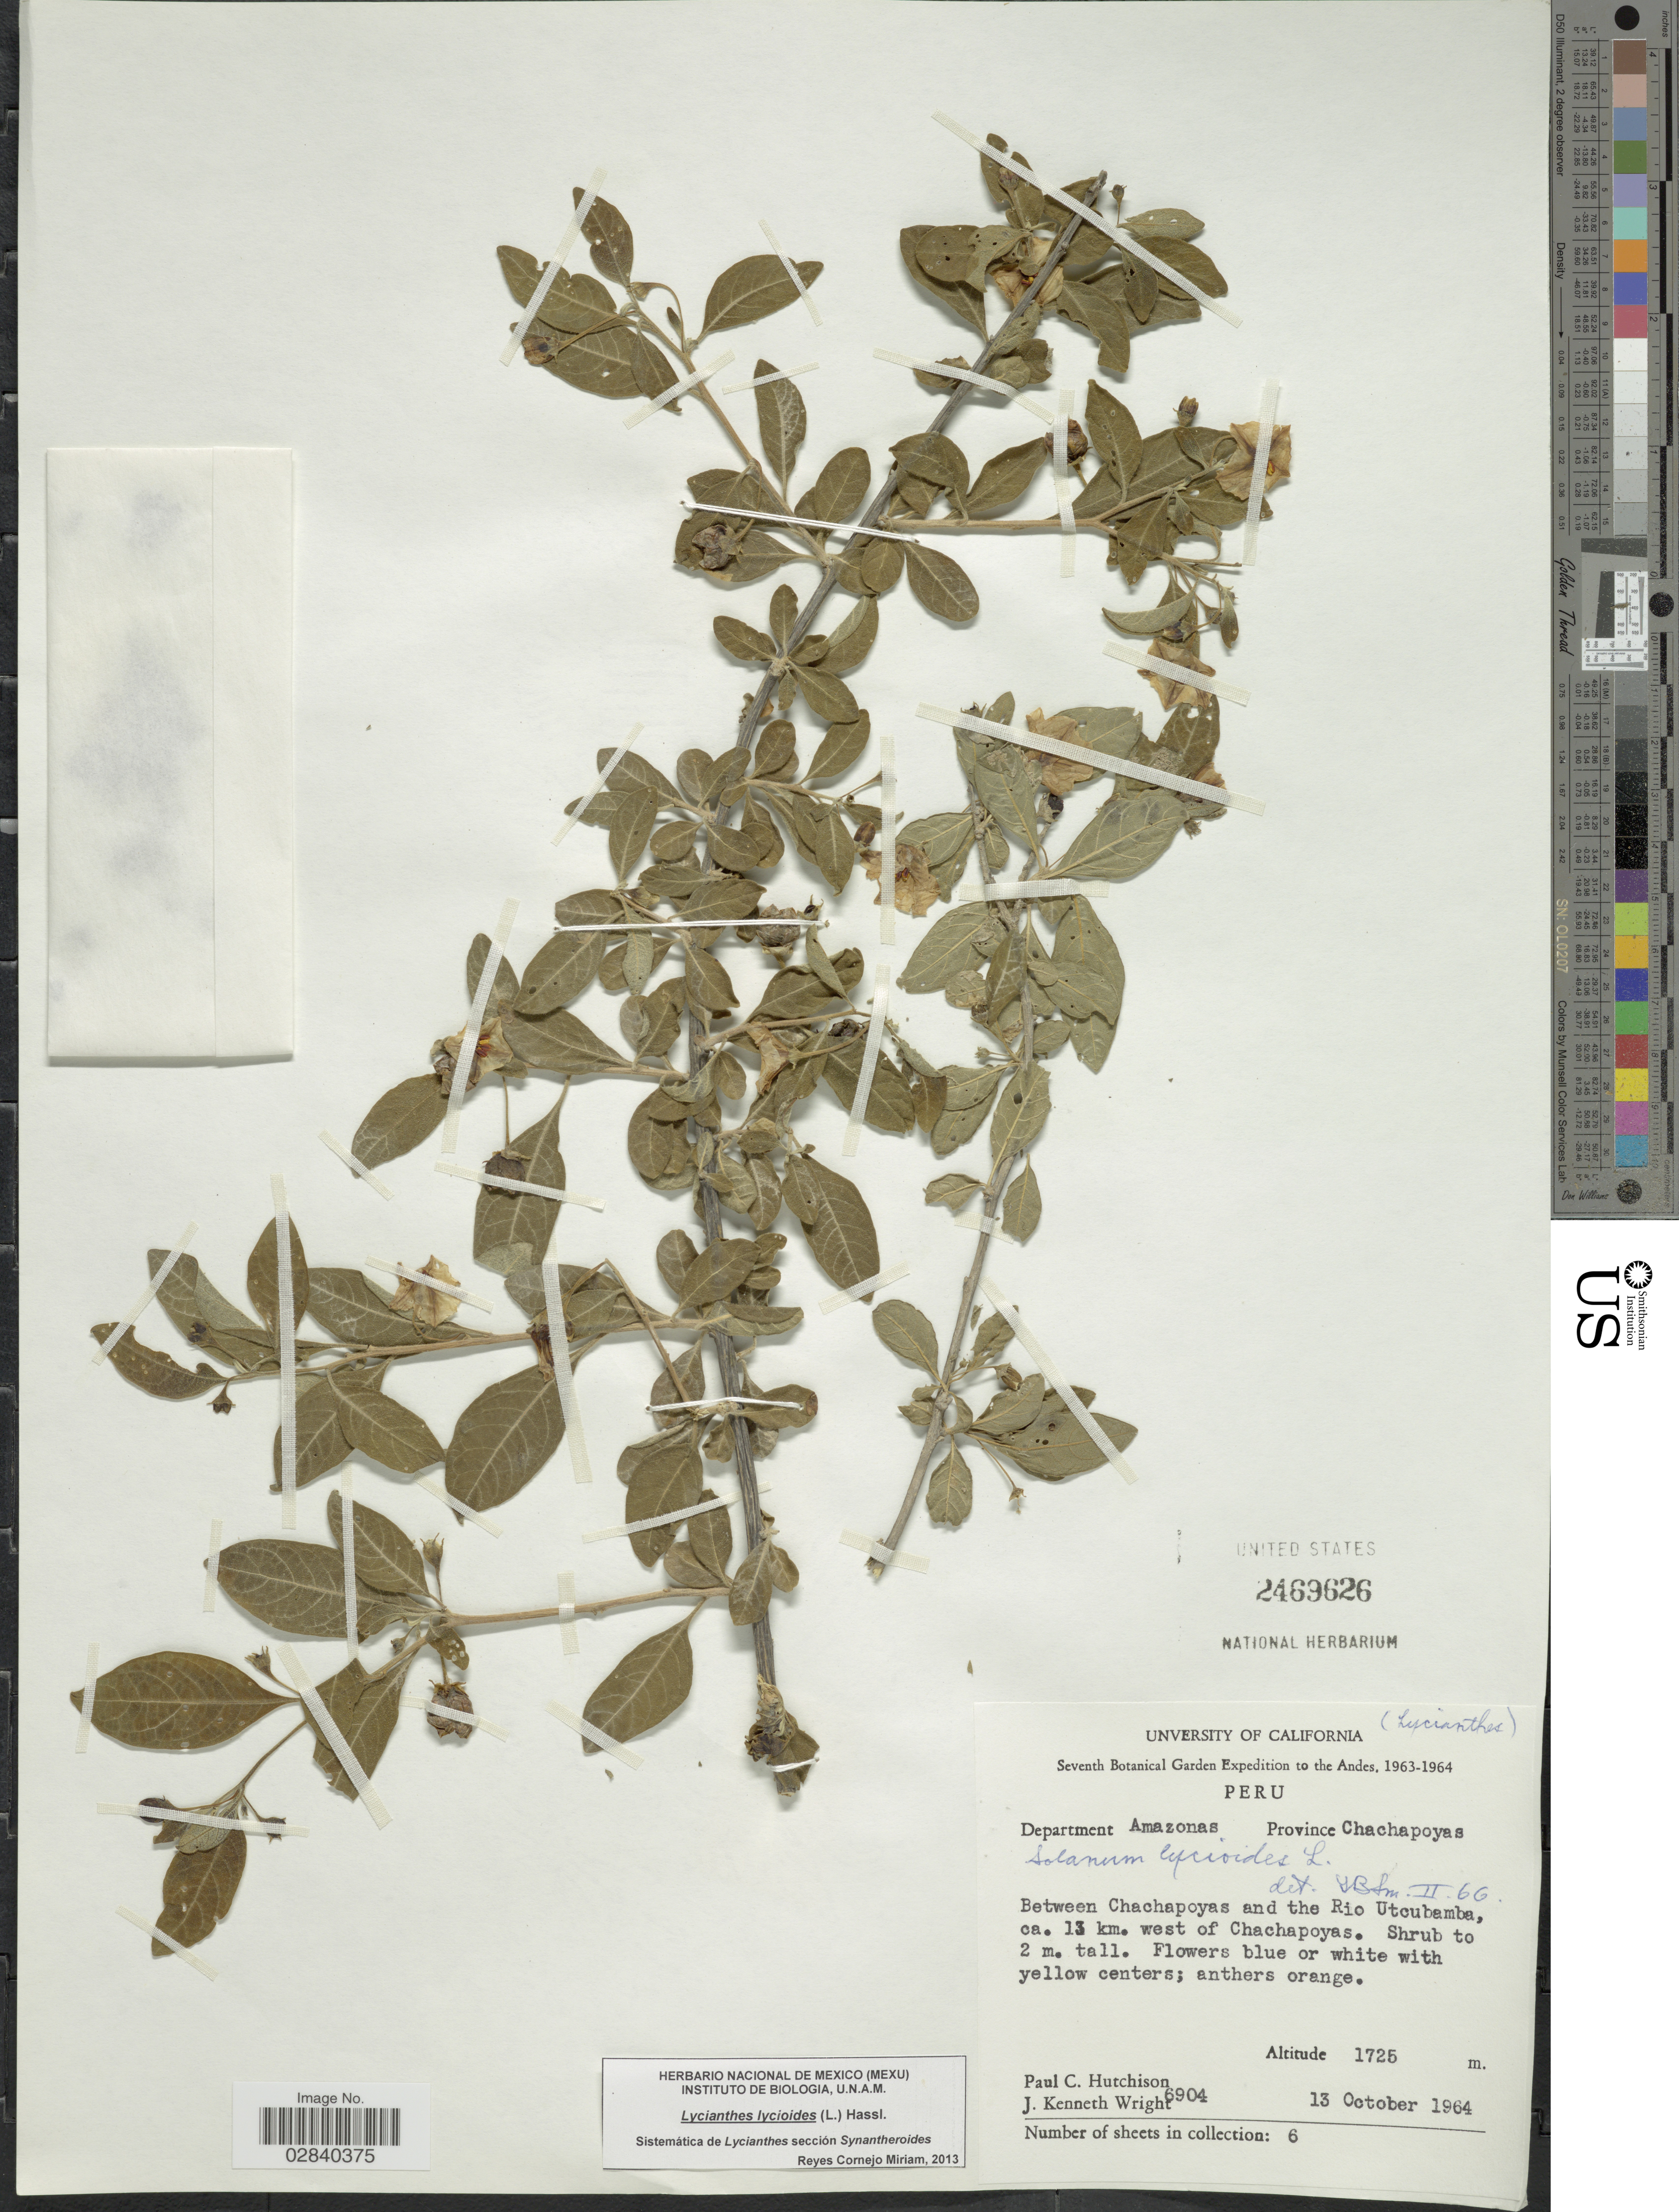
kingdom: Plantae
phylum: Tracheophyta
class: Magnoliopsida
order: Solanales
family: Solanaceae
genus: Lycianthes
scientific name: Lycianthes lycioides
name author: (L.) Hassl.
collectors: P. C. Hutchison & J. K. Wright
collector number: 6904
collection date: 1964-10-13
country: Peru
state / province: Amazonas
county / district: Chachapoyas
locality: Between Chachapoyas and the Rio Utcubamba, ca. 13 km. west of Chachapoyas. Andes.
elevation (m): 1725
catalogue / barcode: US 2469626